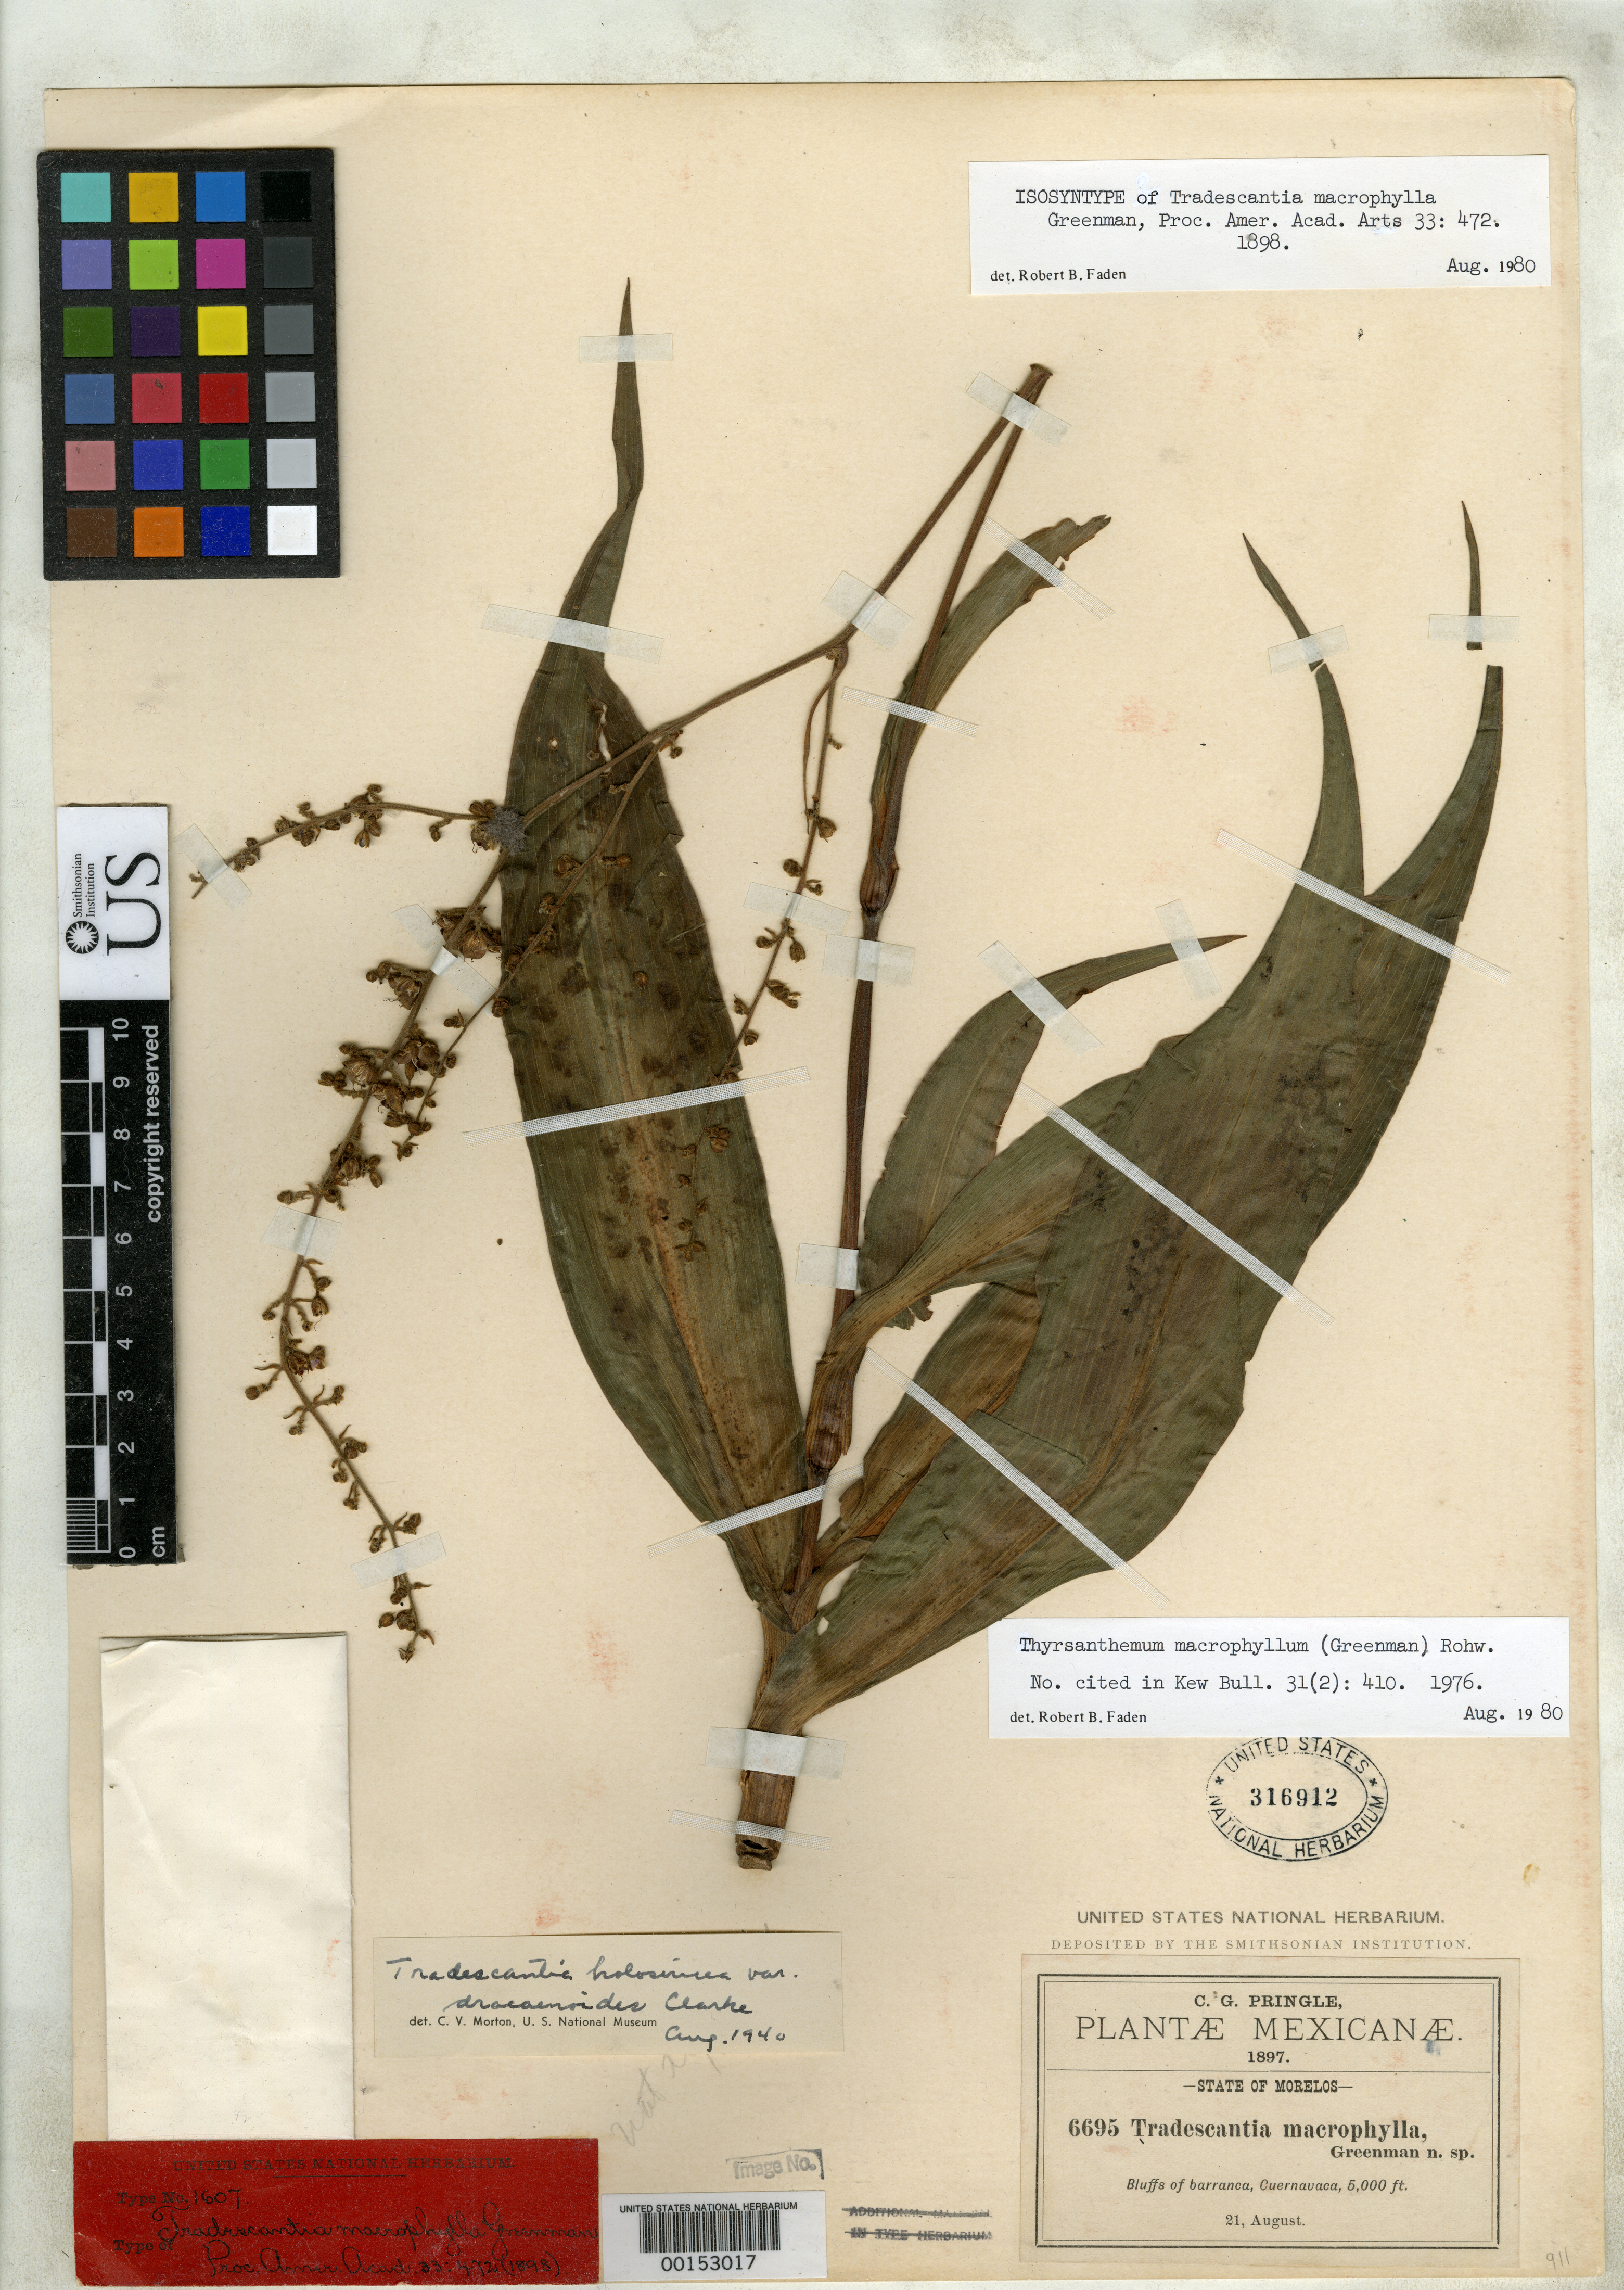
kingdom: Plantae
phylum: Tracheophyta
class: Liliopsida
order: Commelinales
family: Commelinaceae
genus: Tradescantia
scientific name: Tradescantia macrophylla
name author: Greenm.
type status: Isosyntype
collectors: C. G. Pringle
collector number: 6695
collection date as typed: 21 Aug 1897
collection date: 1897-08-21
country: Mexico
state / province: Morelos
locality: Cuernavaca.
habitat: Bluffs of barranca.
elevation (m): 1524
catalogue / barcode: US 316912